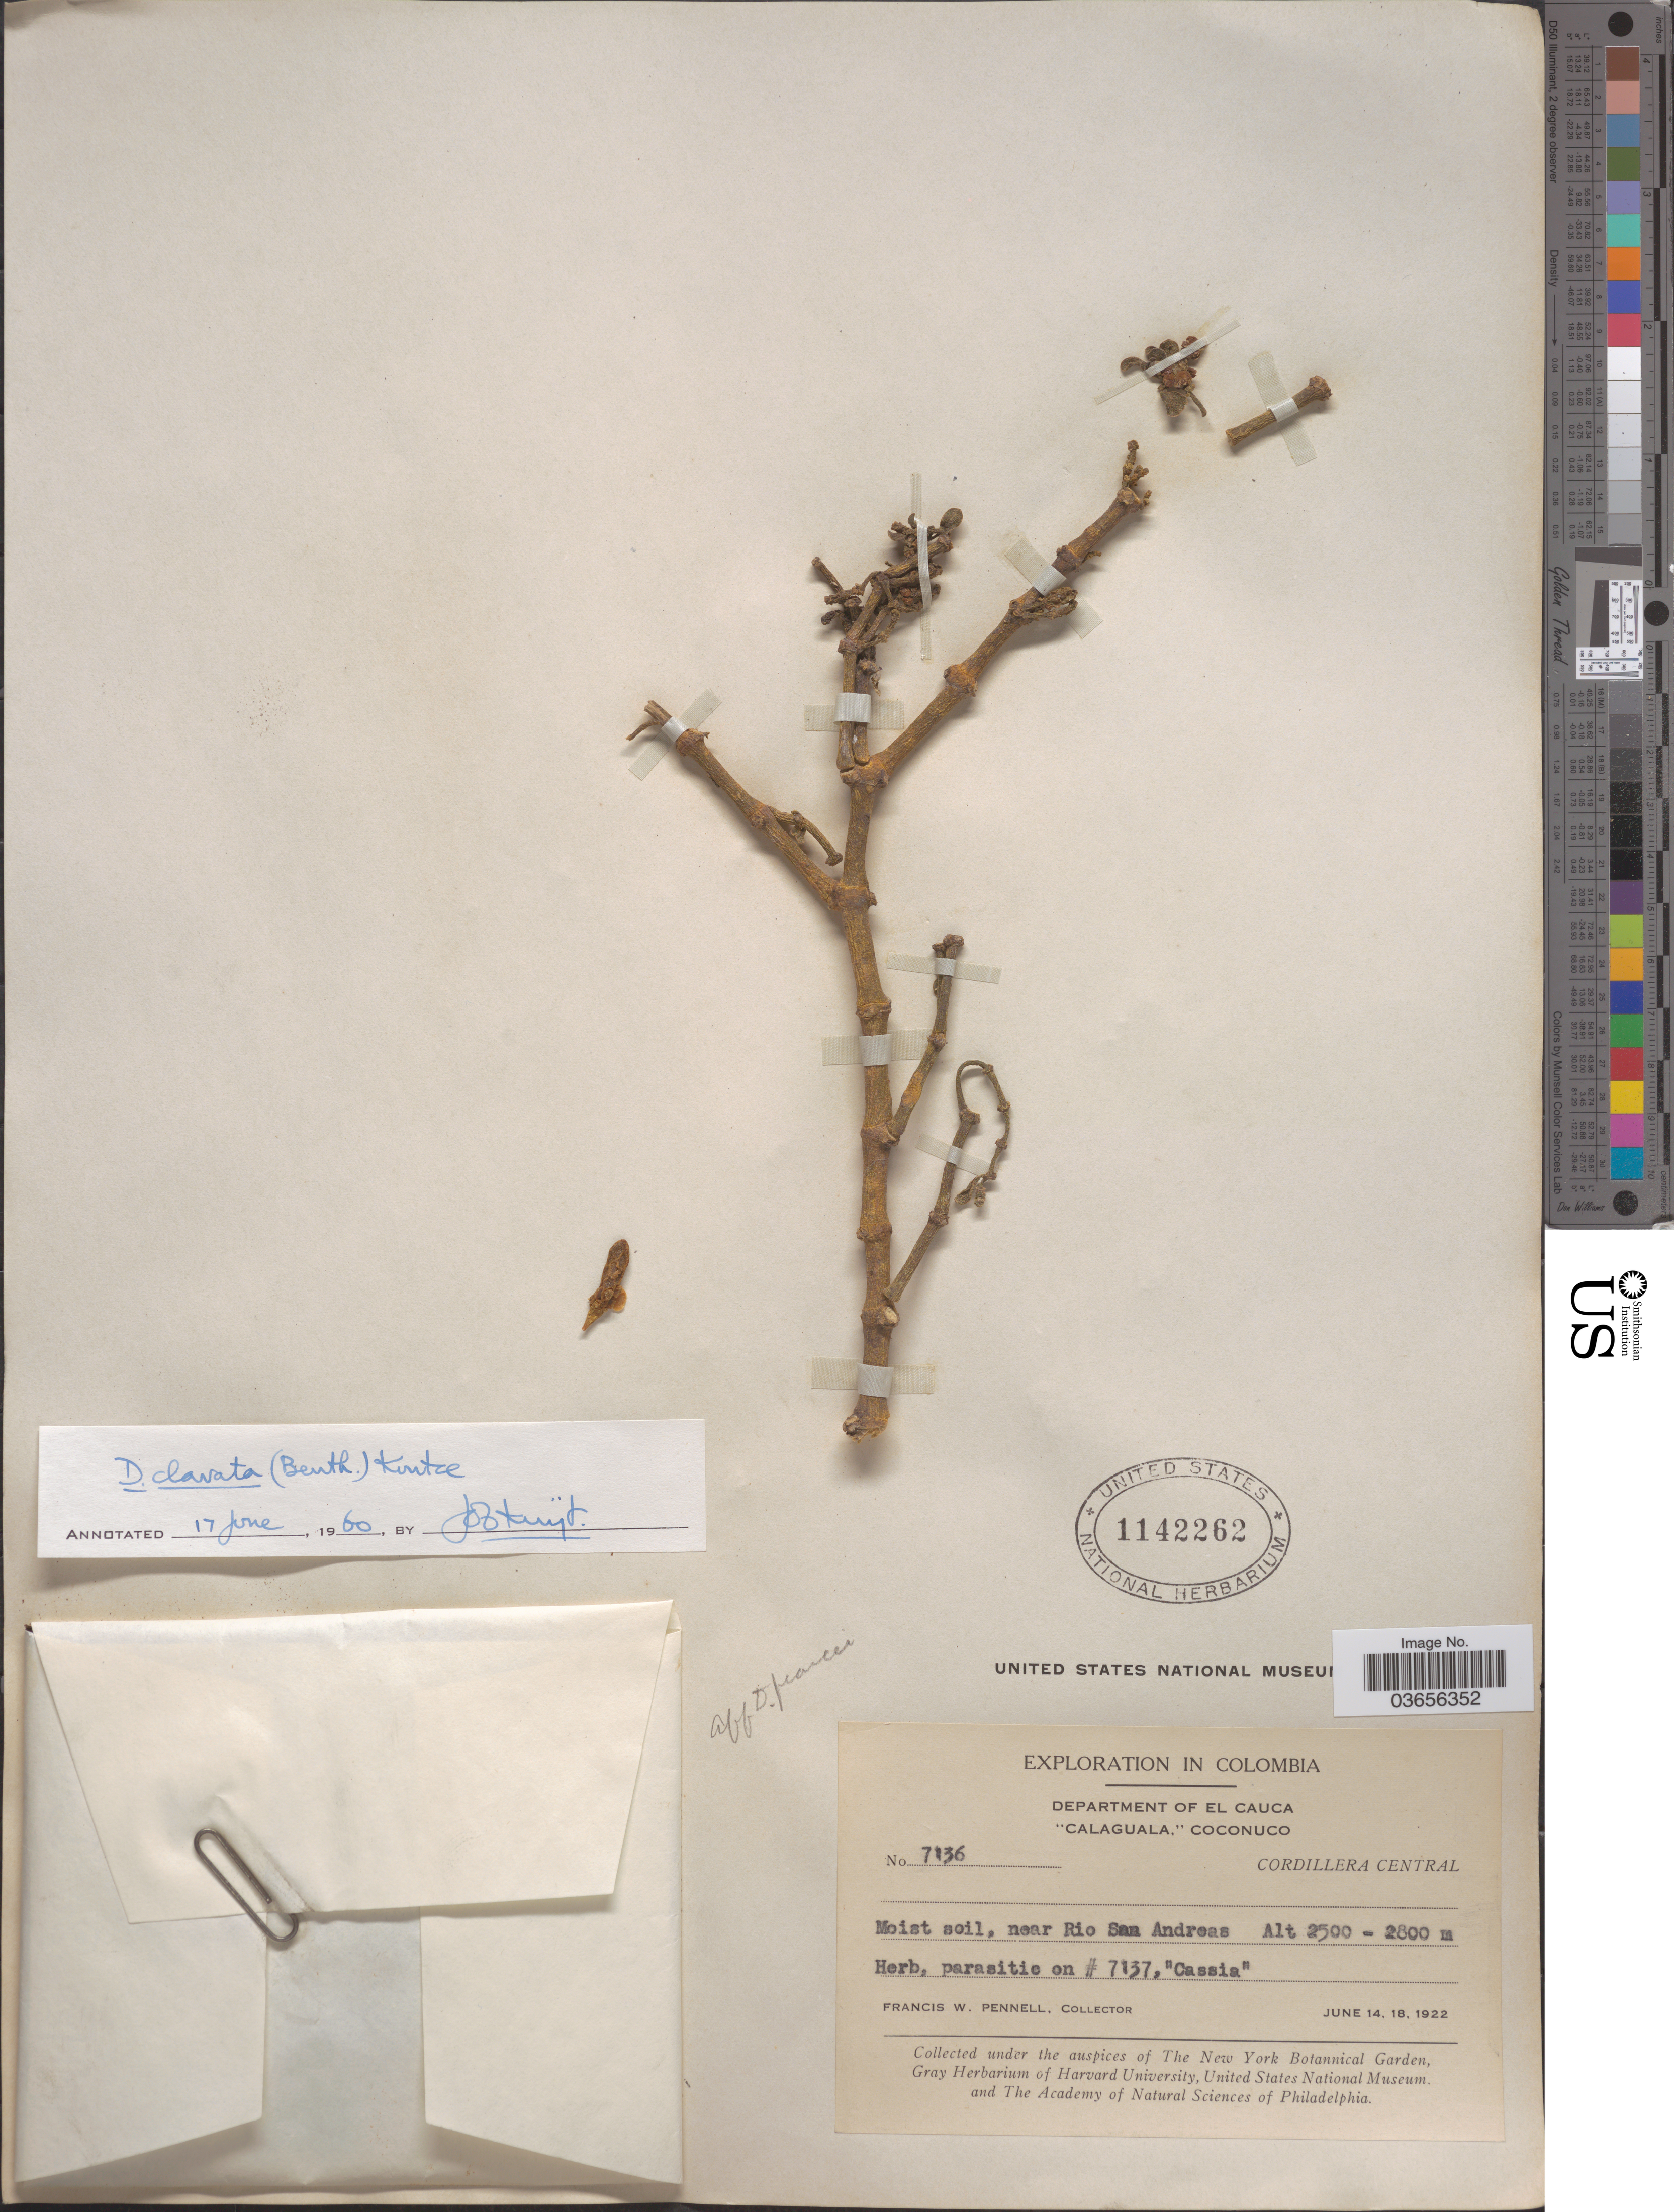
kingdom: Plantae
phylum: Tracheophyta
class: Magnoliopsida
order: Santalales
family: Viscaceae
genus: Dendrophthora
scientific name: Dendrophthora clavata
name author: (Benth.) Urb.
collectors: F. W. Pennell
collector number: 7136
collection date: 1922-06-14/1922-06-18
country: Colombia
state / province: Cauca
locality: Department of El Cauca. "Calaguala", Coconuco. Cordillera Central. Moist soil, near Rio San Andreas.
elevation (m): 2500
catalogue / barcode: US 1142262